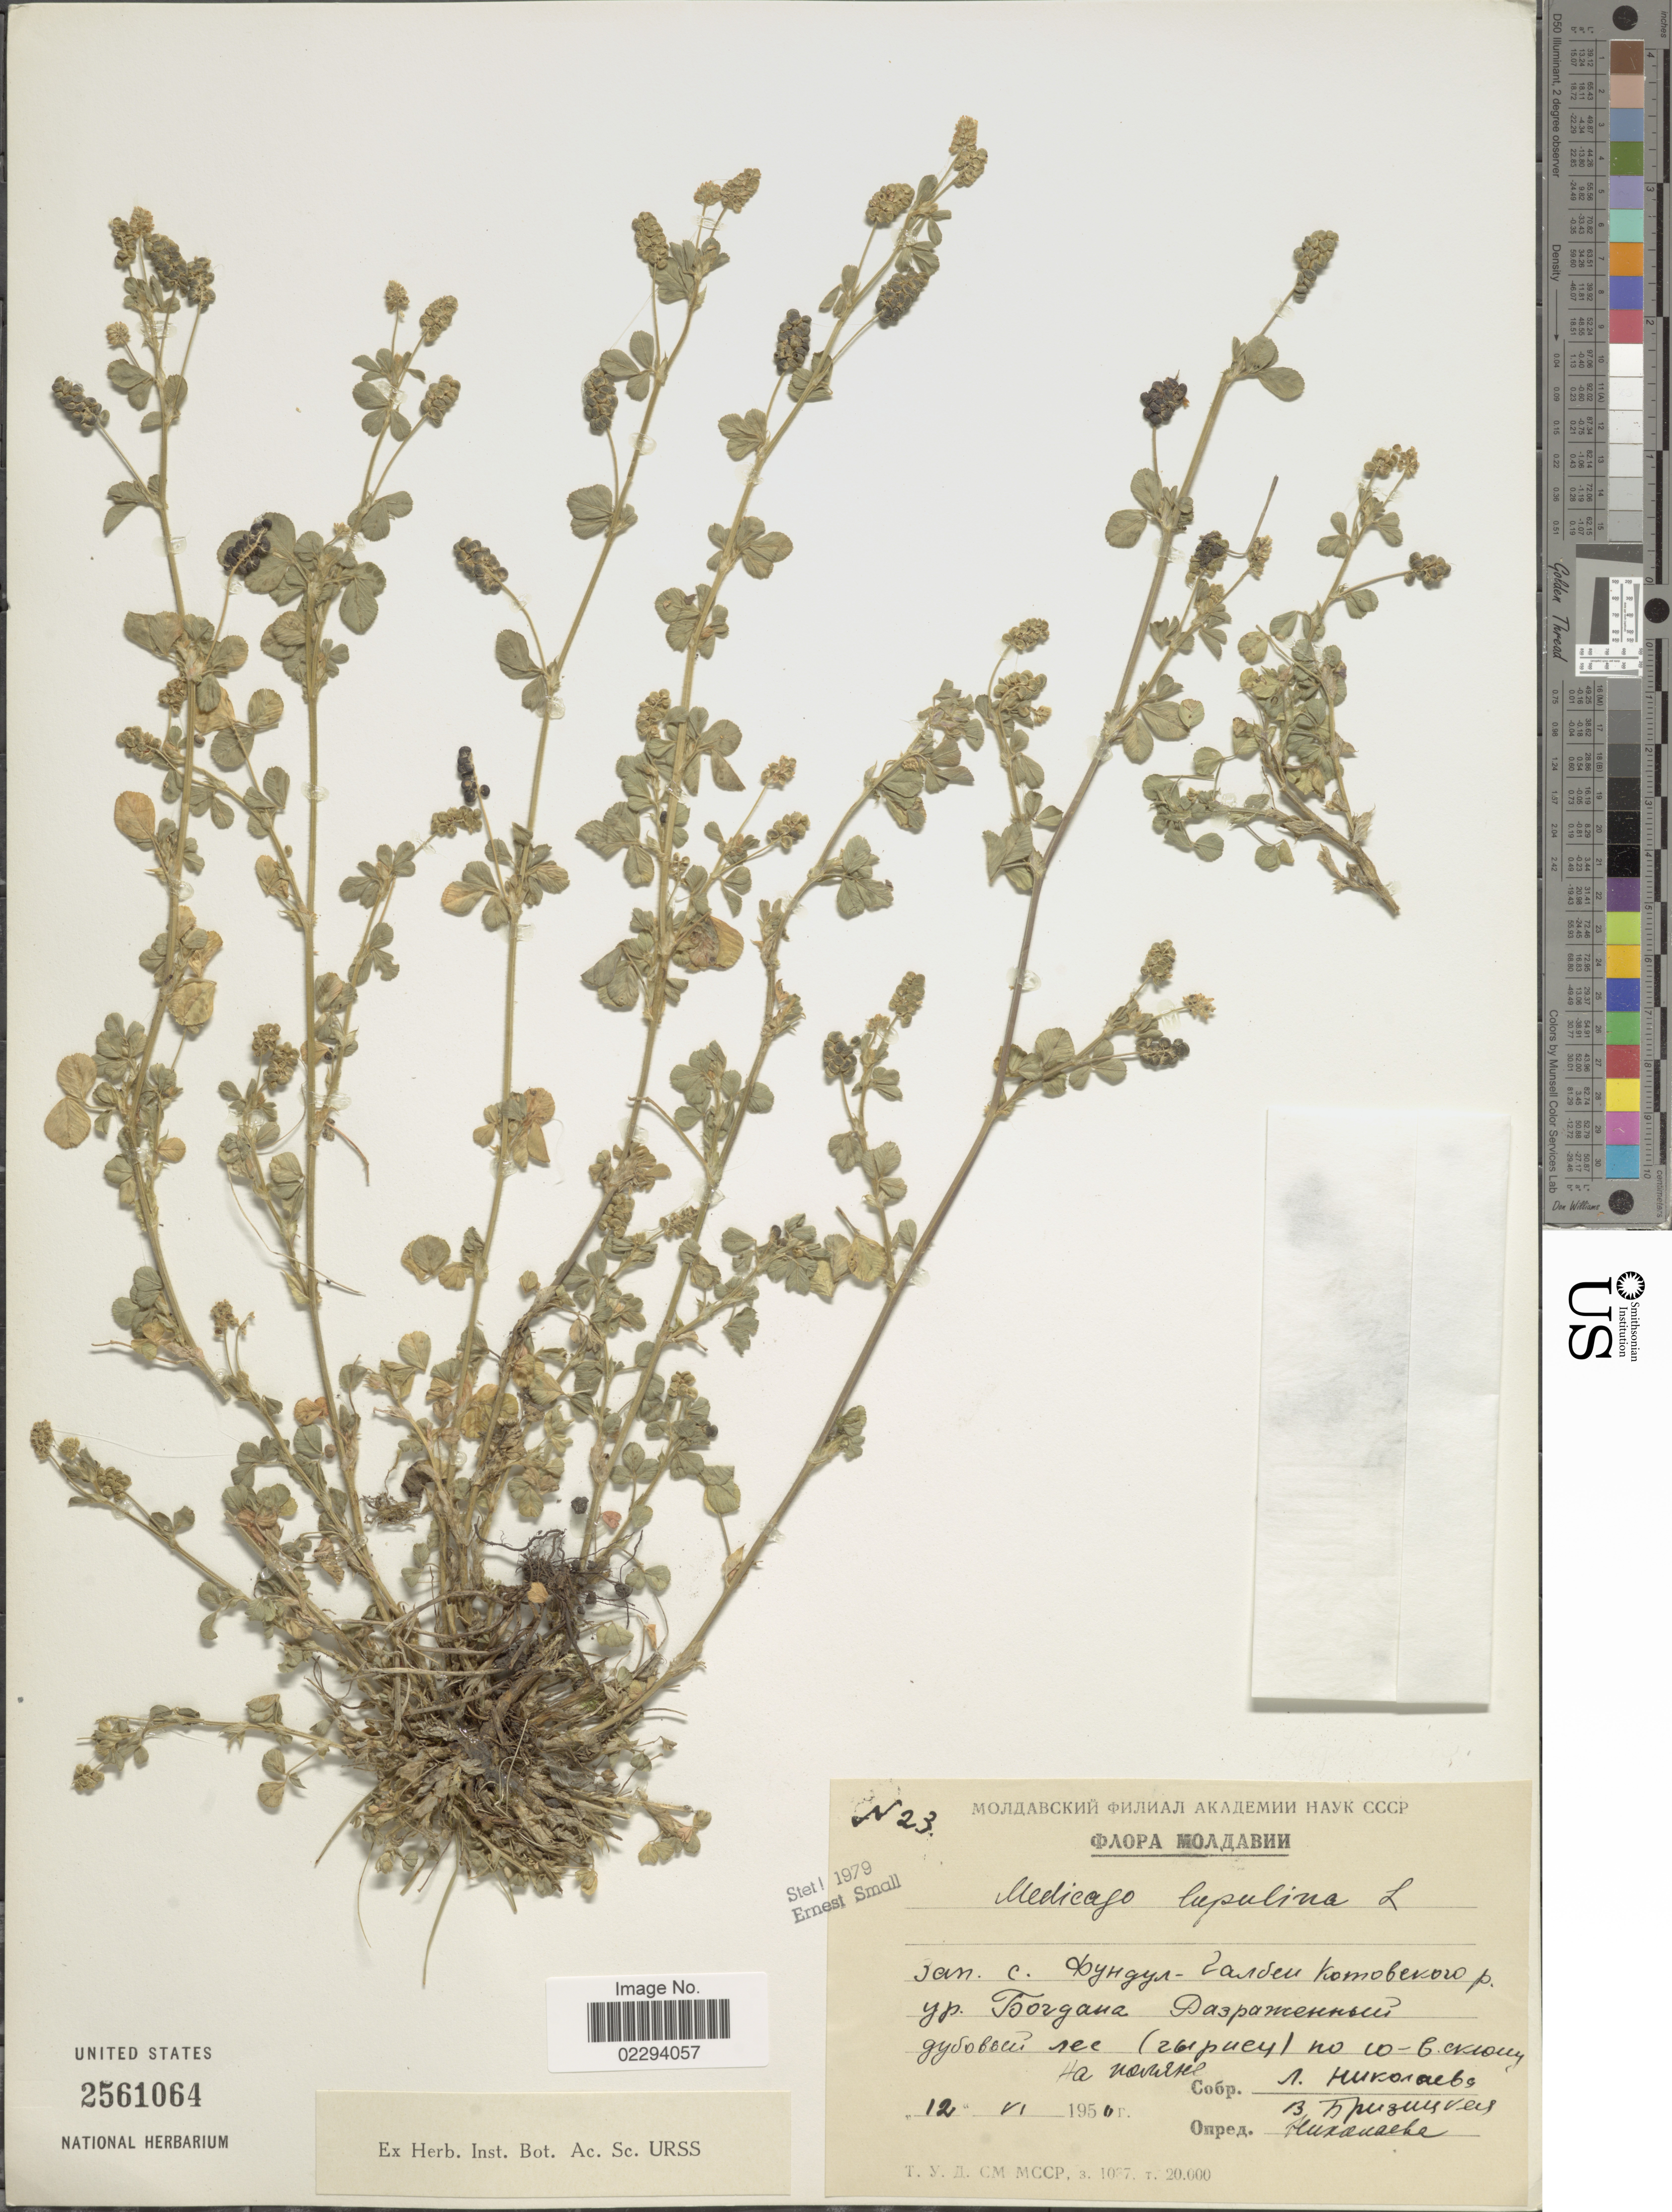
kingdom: Plantae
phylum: Tracheophyta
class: Magnoliopsida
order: Fabales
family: Fabaceae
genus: Medicago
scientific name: Medicago lupulina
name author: L.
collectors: V. Prizitskaya & Nikolaeva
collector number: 23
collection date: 1950-06-12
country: Moldova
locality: Cotovscoe, W of Fundul- Galbenei village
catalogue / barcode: US 2561064